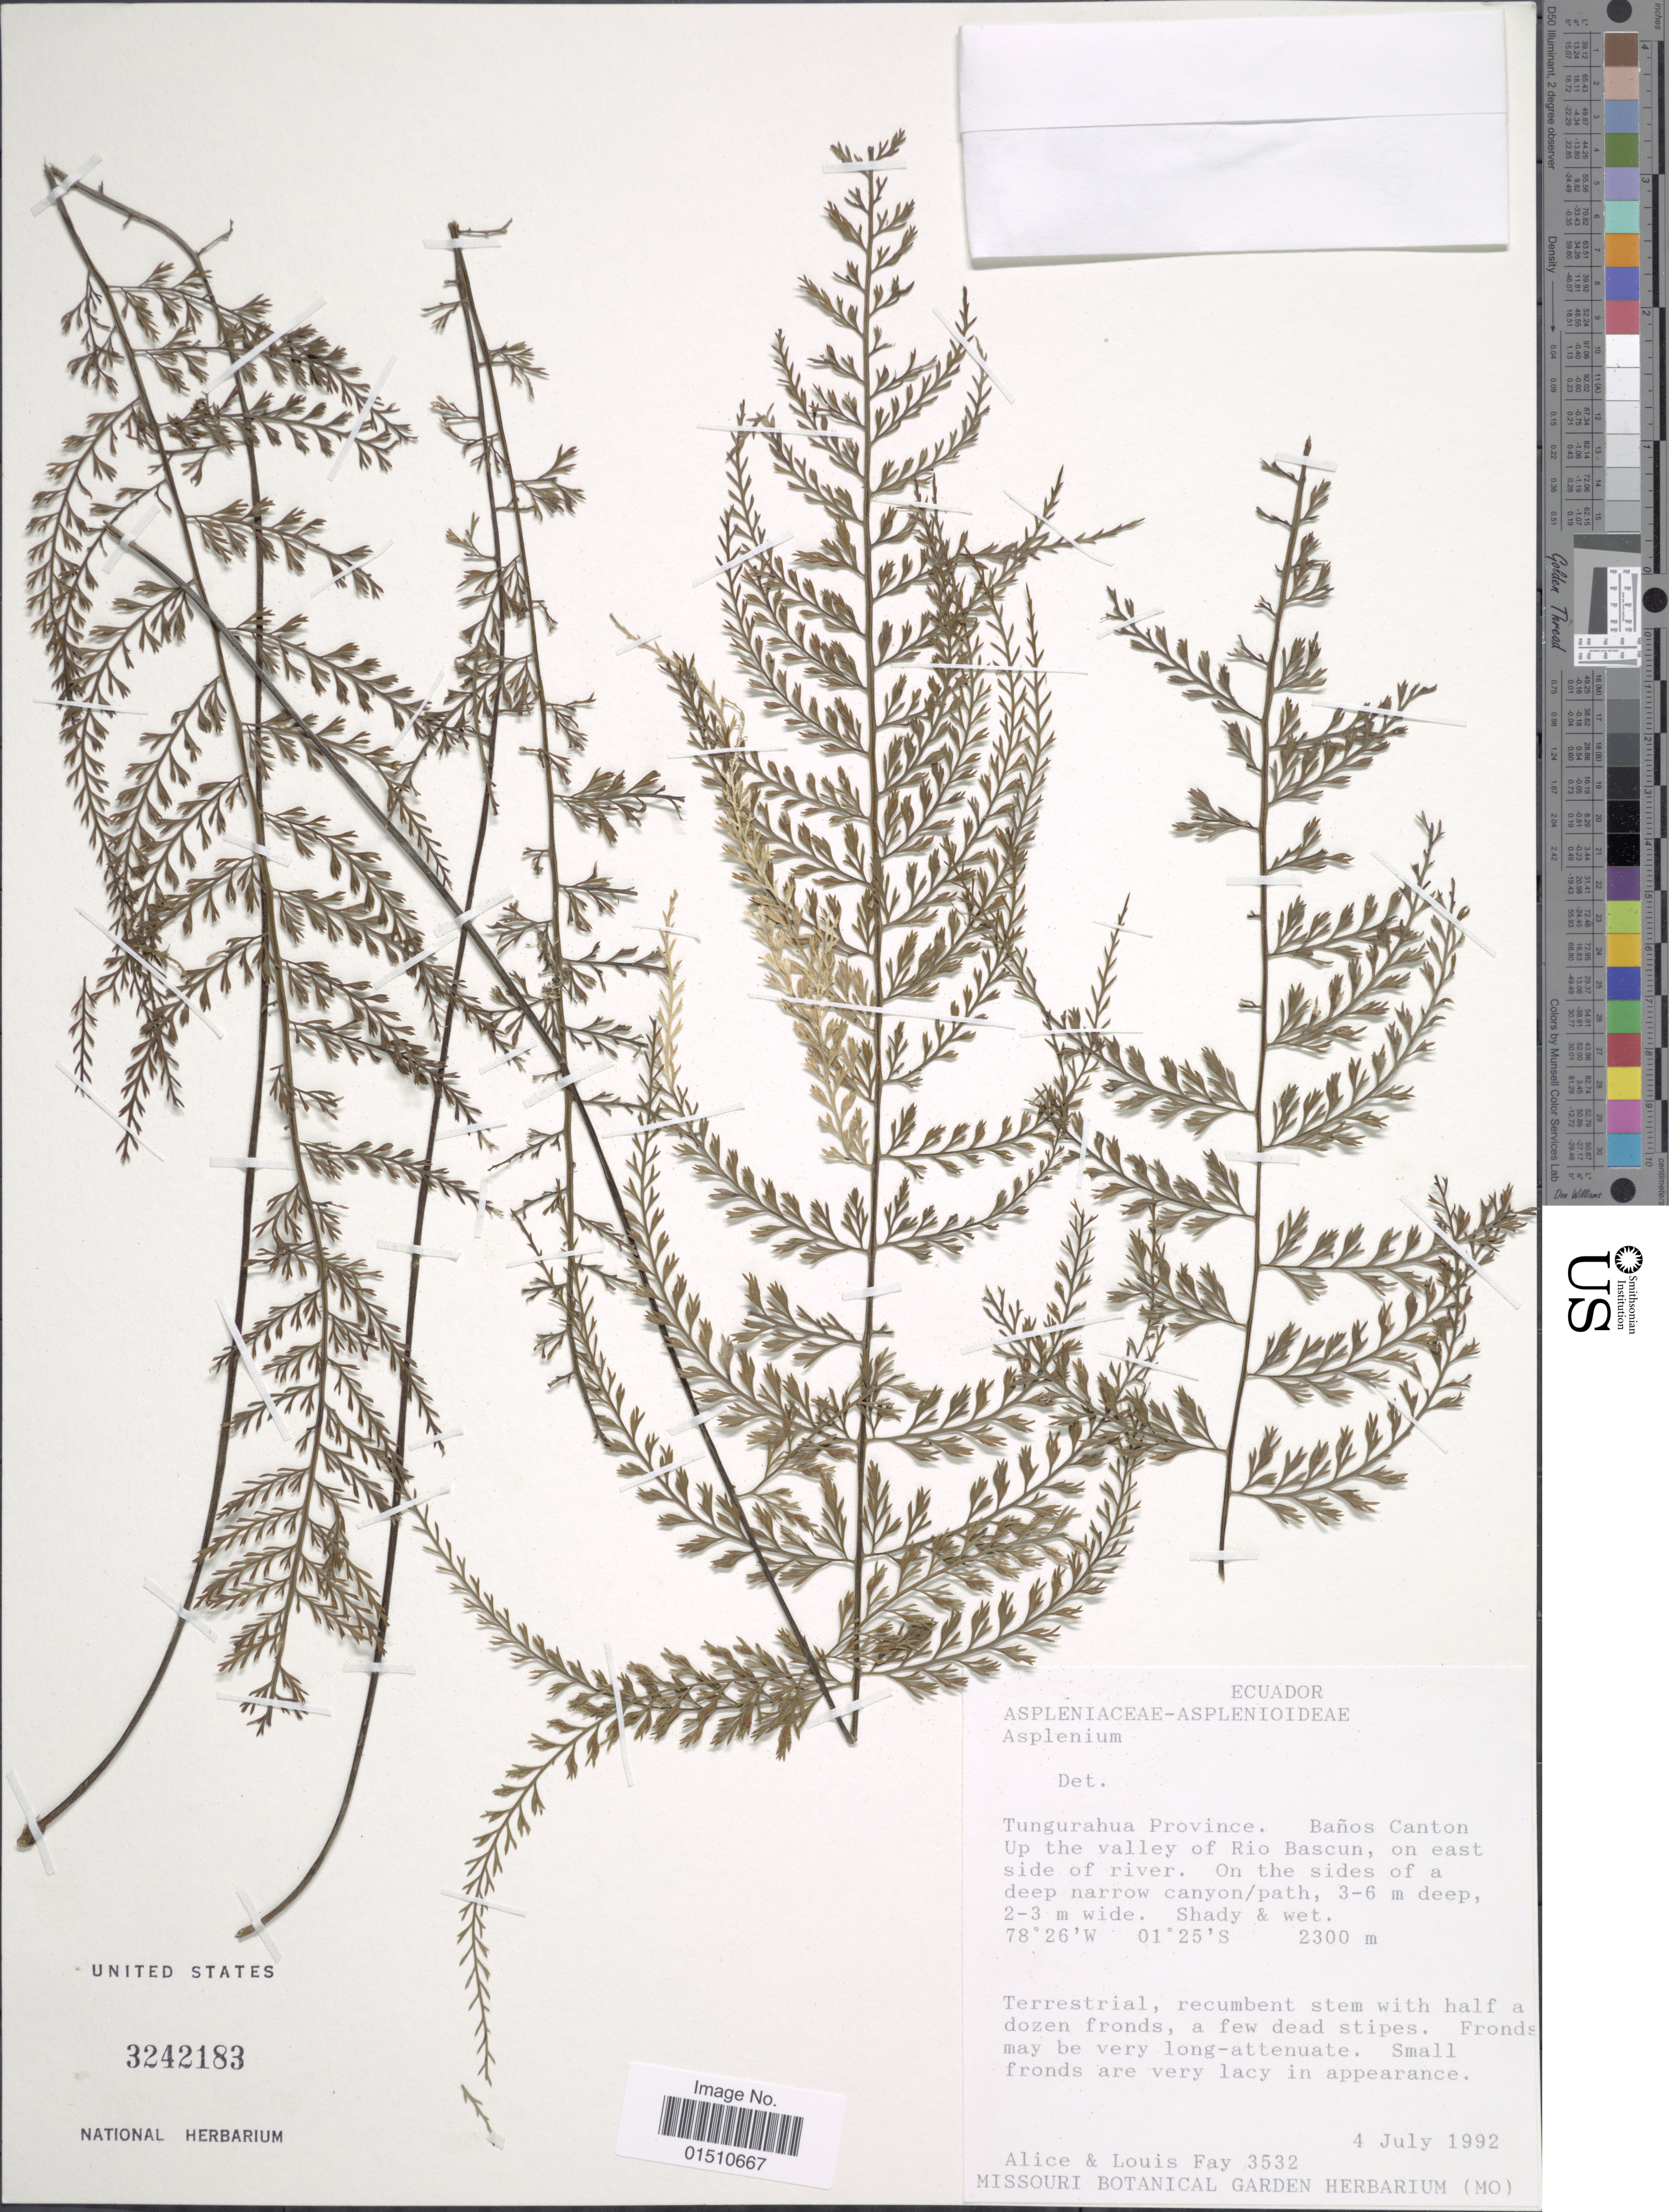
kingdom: Plantae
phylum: Tracheophyta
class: Polypodiopsida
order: Polypodiales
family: Aspleniaceae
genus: Asplenium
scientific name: Asplenium cuspidatum var. foeniculaceum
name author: (Kunth) C.V. Morton & Lellinger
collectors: A. Fay & L. Fay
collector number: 3532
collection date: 1992-07-04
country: Ecuador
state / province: Tungurahua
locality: Ecuador, Banos Canton, Up The valley of Rio Bascun, on east side side of river, On the sides of a deep narrow canyon/path.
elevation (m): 2300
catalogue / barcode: US 3242183